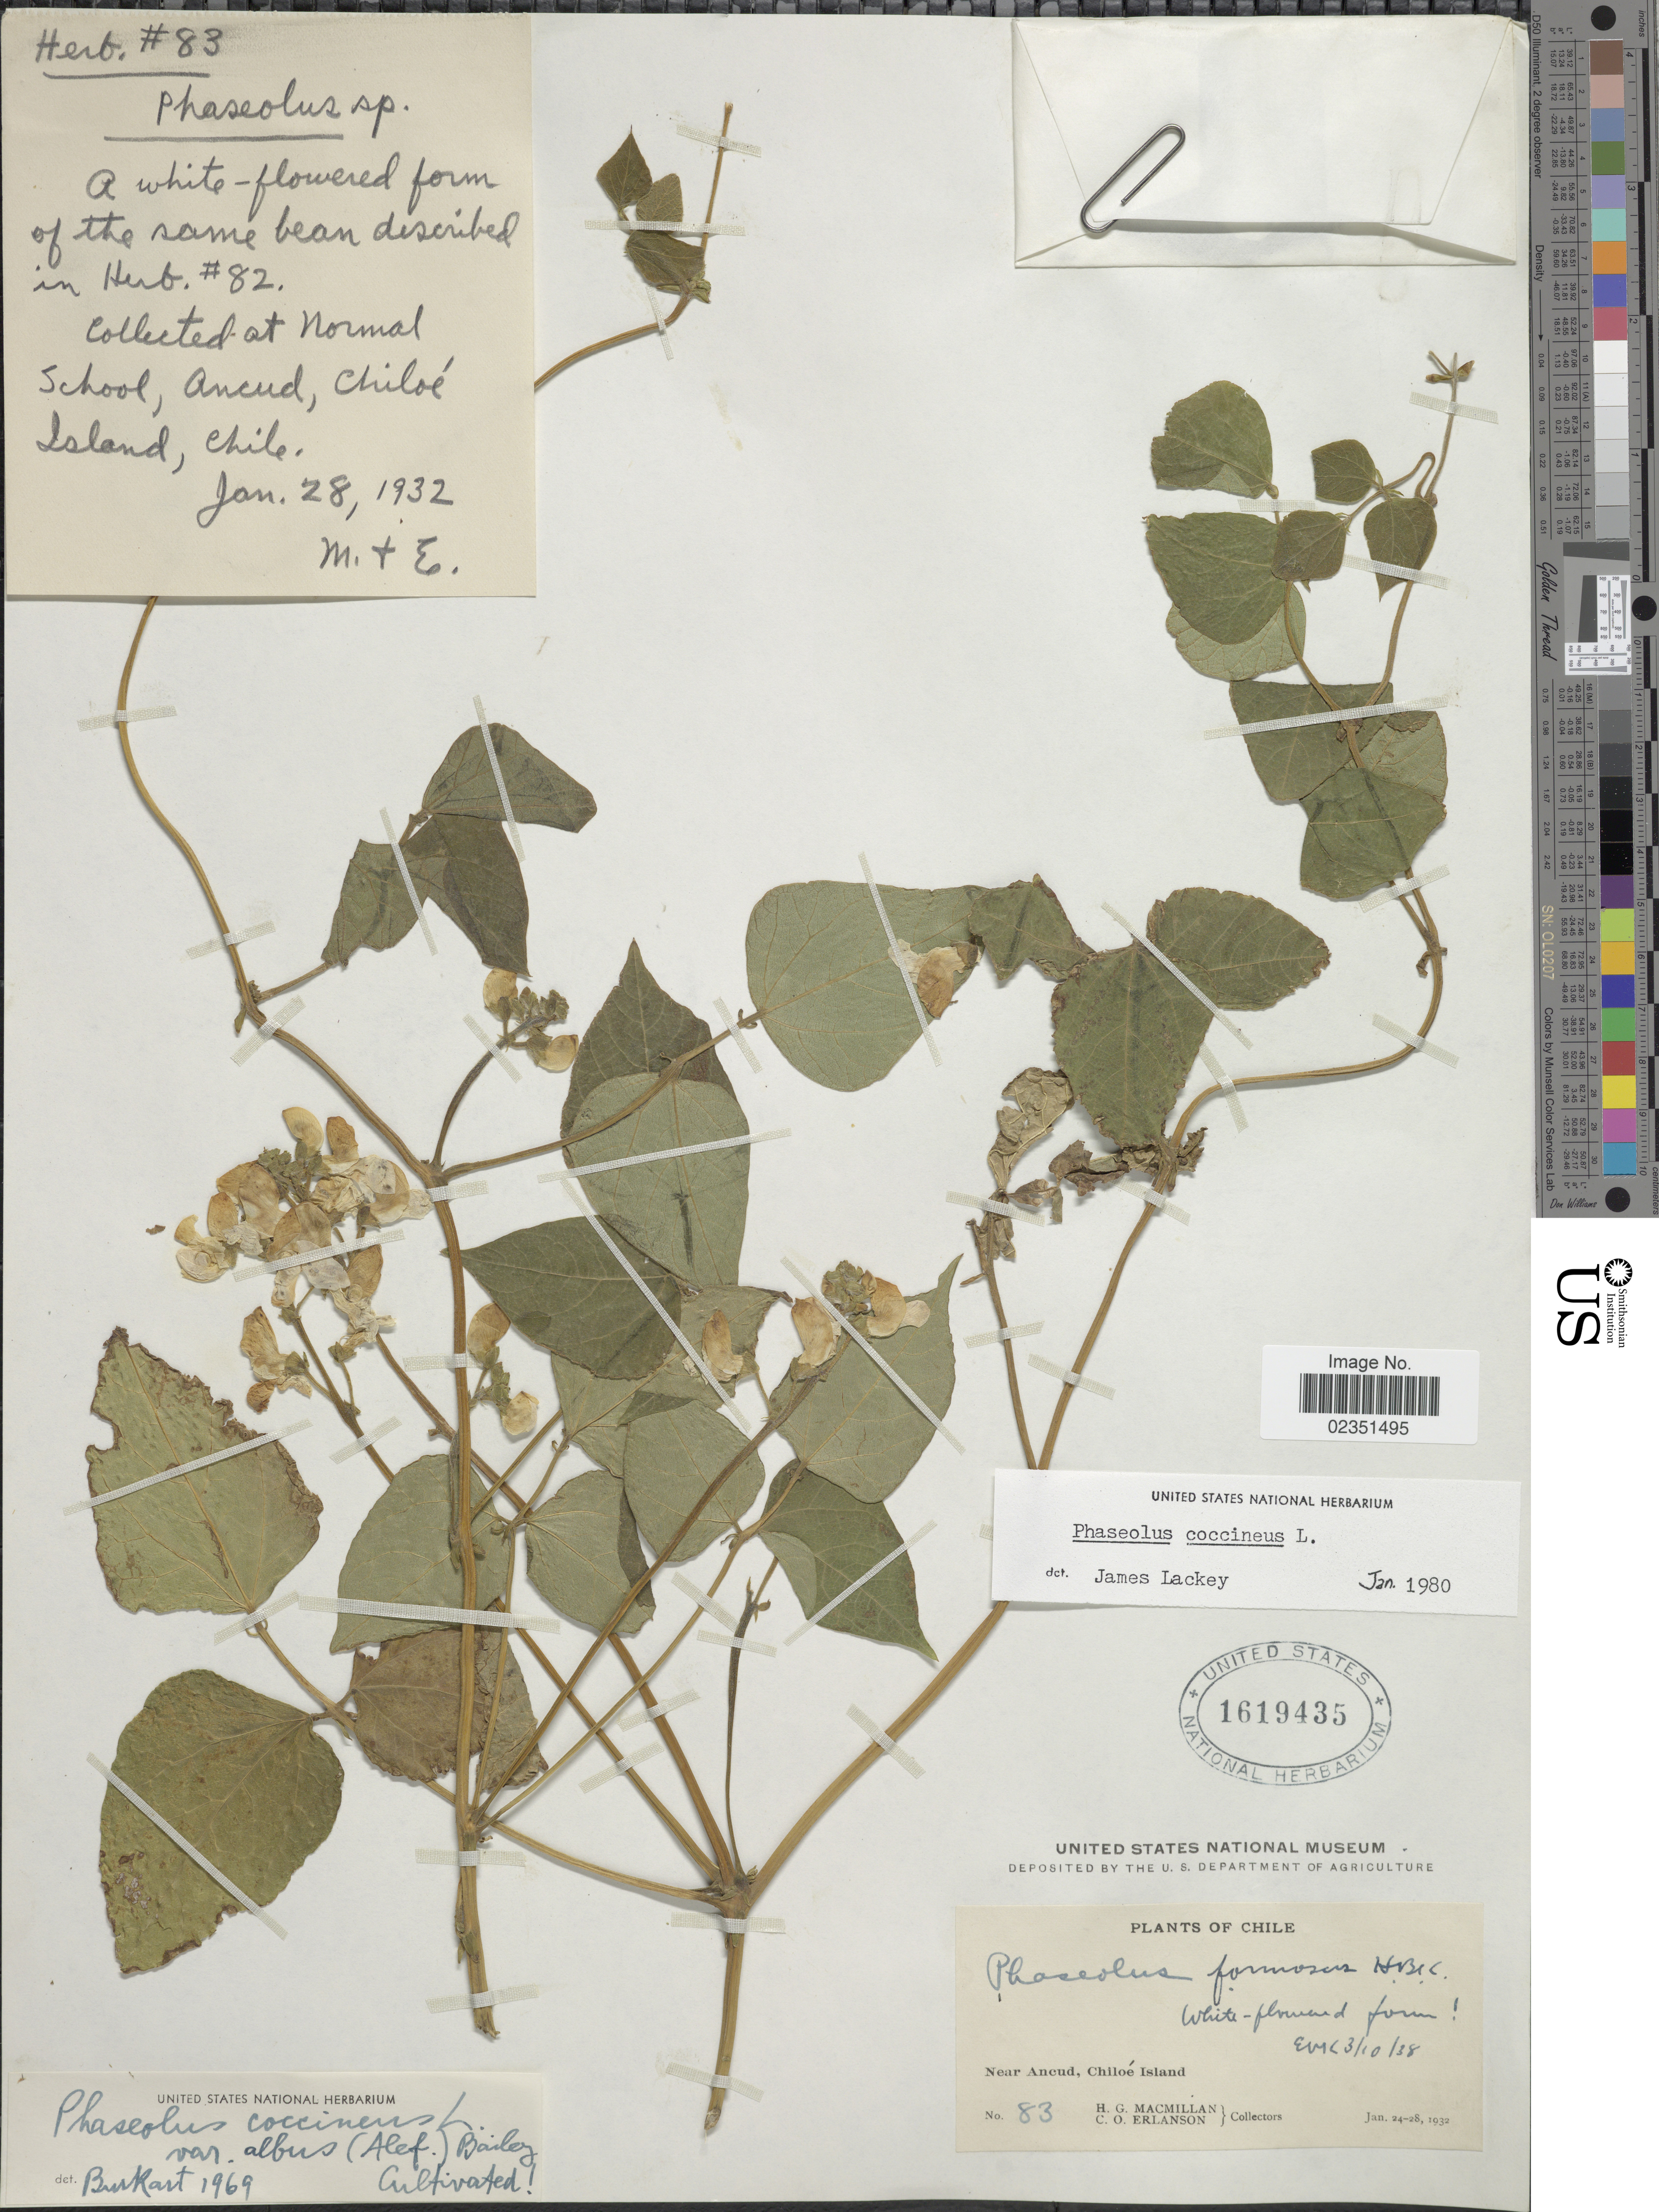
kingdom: Plantae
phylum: Tracheophyta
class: Magnoliopsida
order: Fabales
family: Fabaceae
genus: Phaseolus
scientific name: Phaseolus coccineus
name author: L.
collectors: H. MacMillan & C. O. Erlanson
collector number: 83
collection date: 1932-01-24/1932-01-28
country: Chile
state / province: Arica y Parinacota (XV)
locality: Near Aneud, Chiloe Island. Normal School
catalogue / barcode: US 1619435